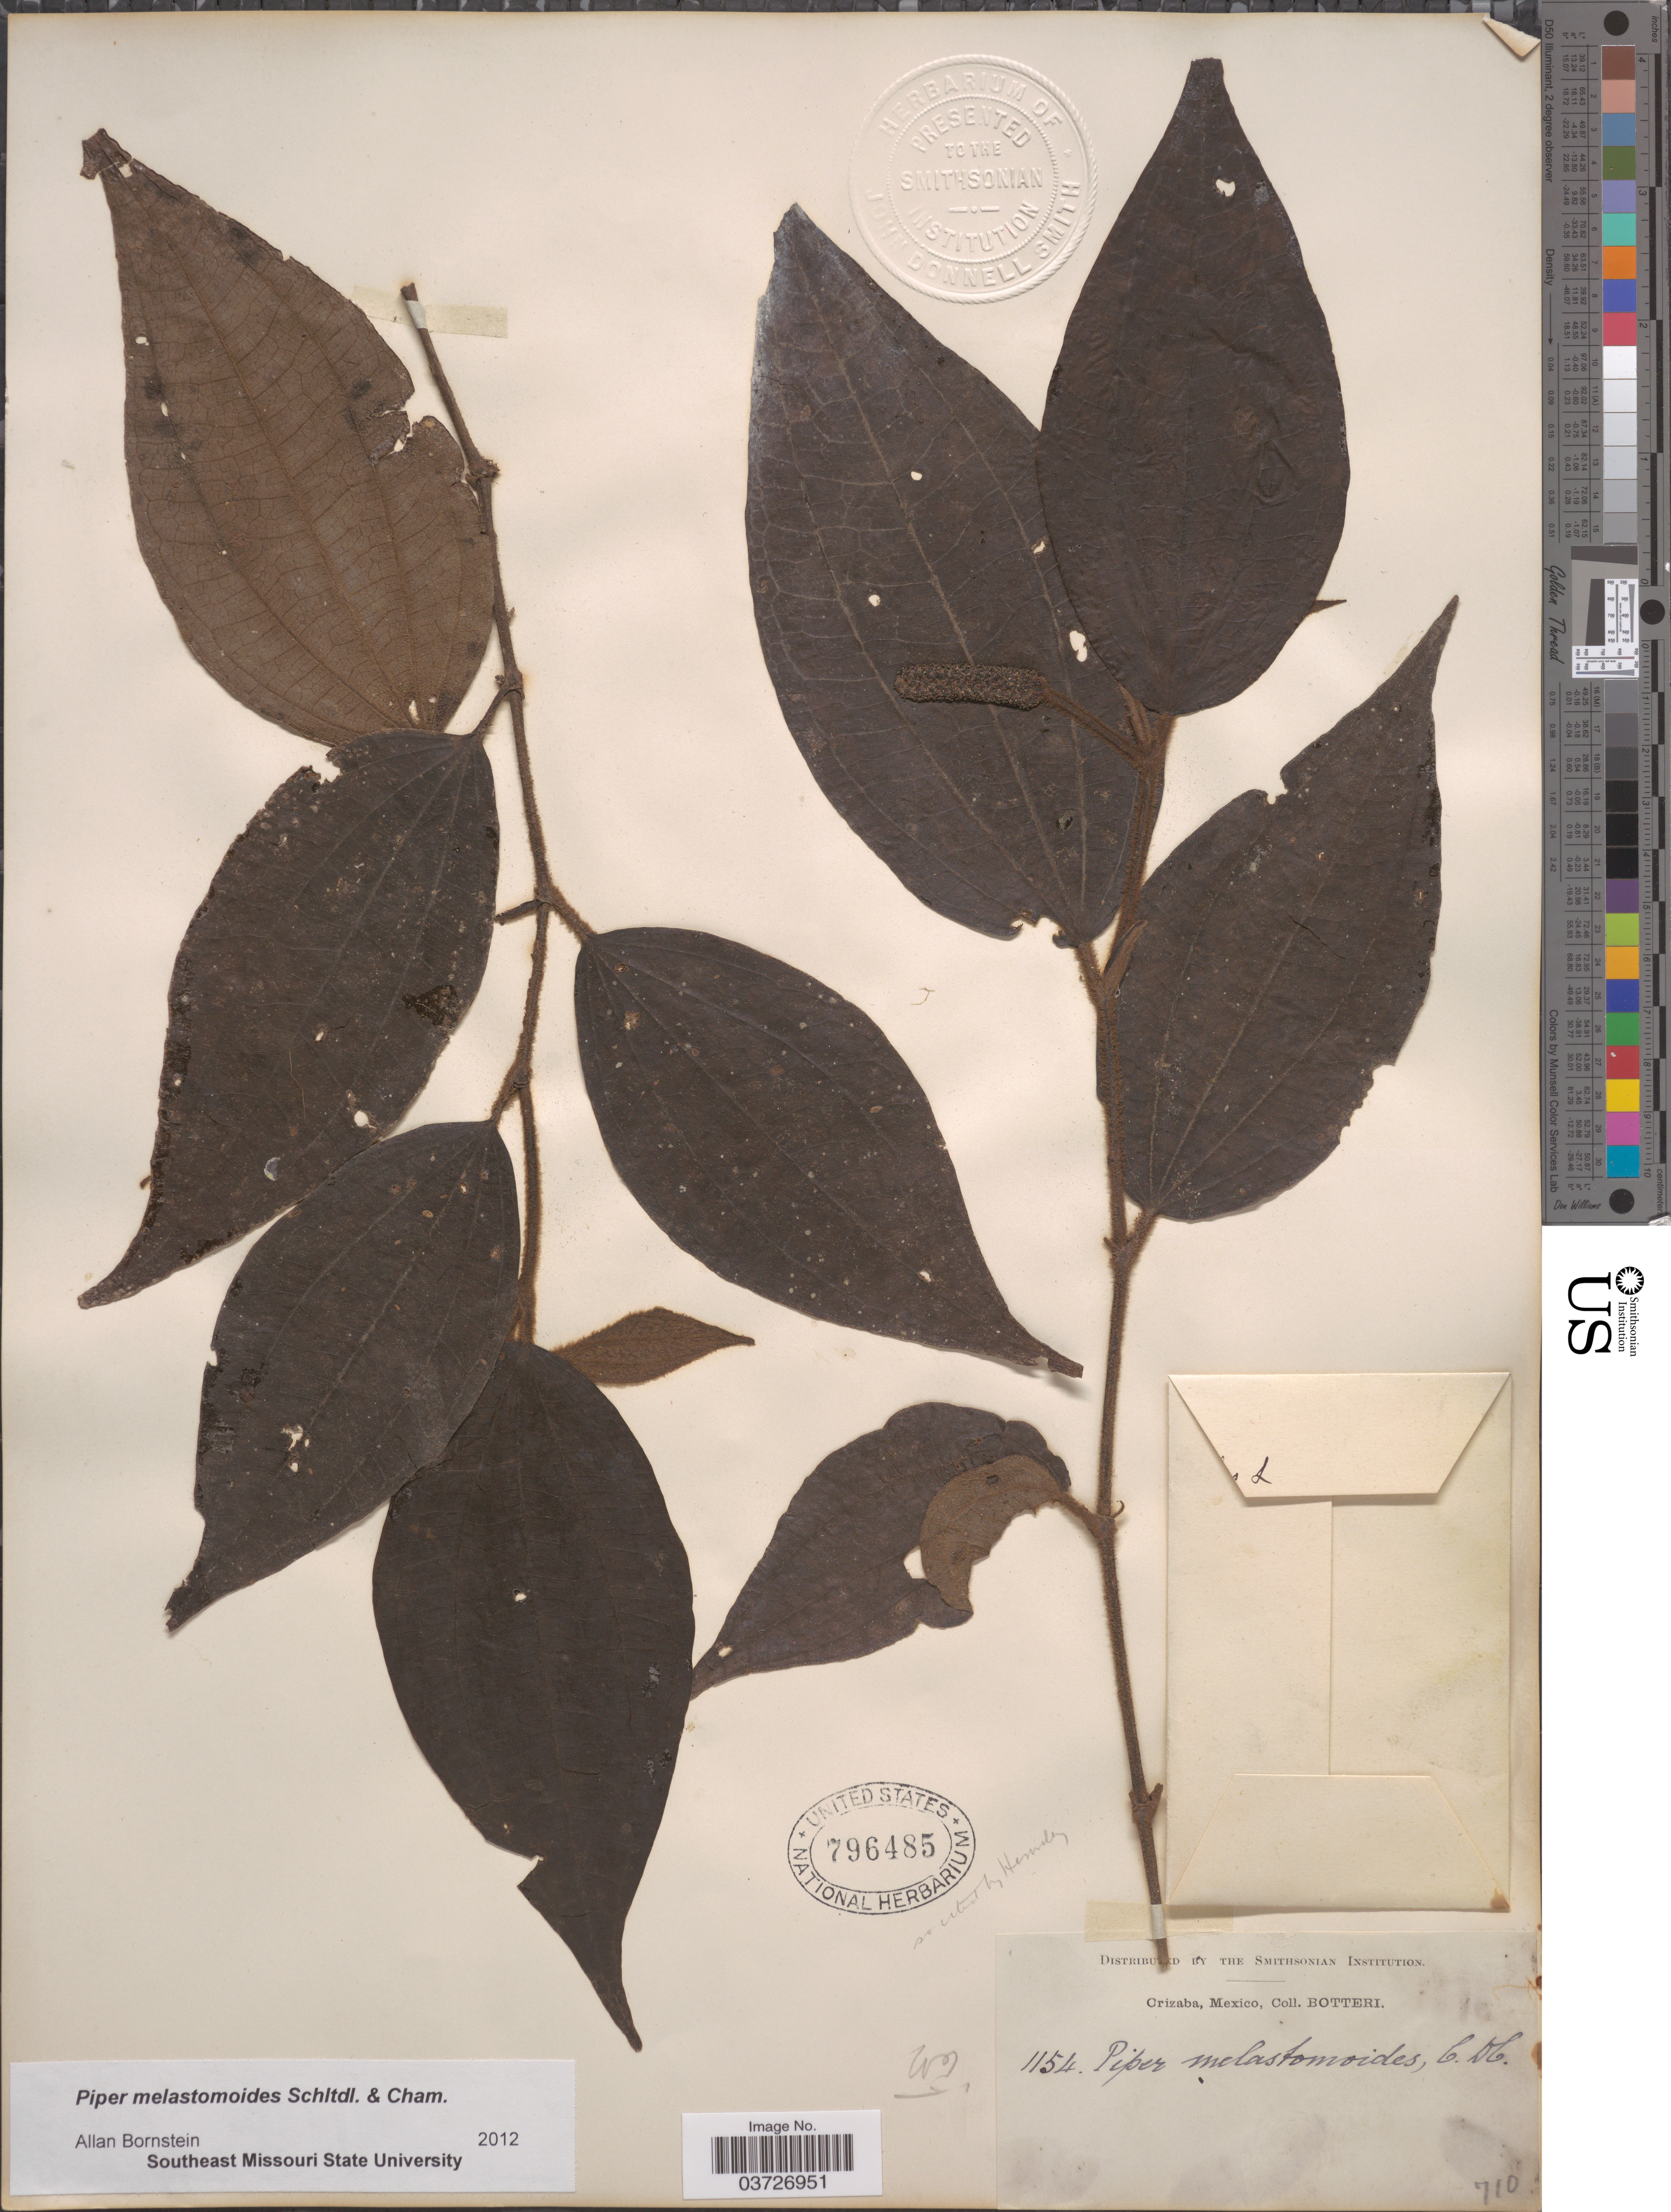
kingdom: Plantae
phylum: Tracheophyta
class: Magnoliopsida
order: Piperales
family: Piperaceae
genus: Piper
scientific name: Piper melastomoides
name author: Schltdl. & Cham.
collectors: -. Botteri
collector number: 1154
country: Mexico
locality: Orizaba.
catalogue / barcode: US 796485